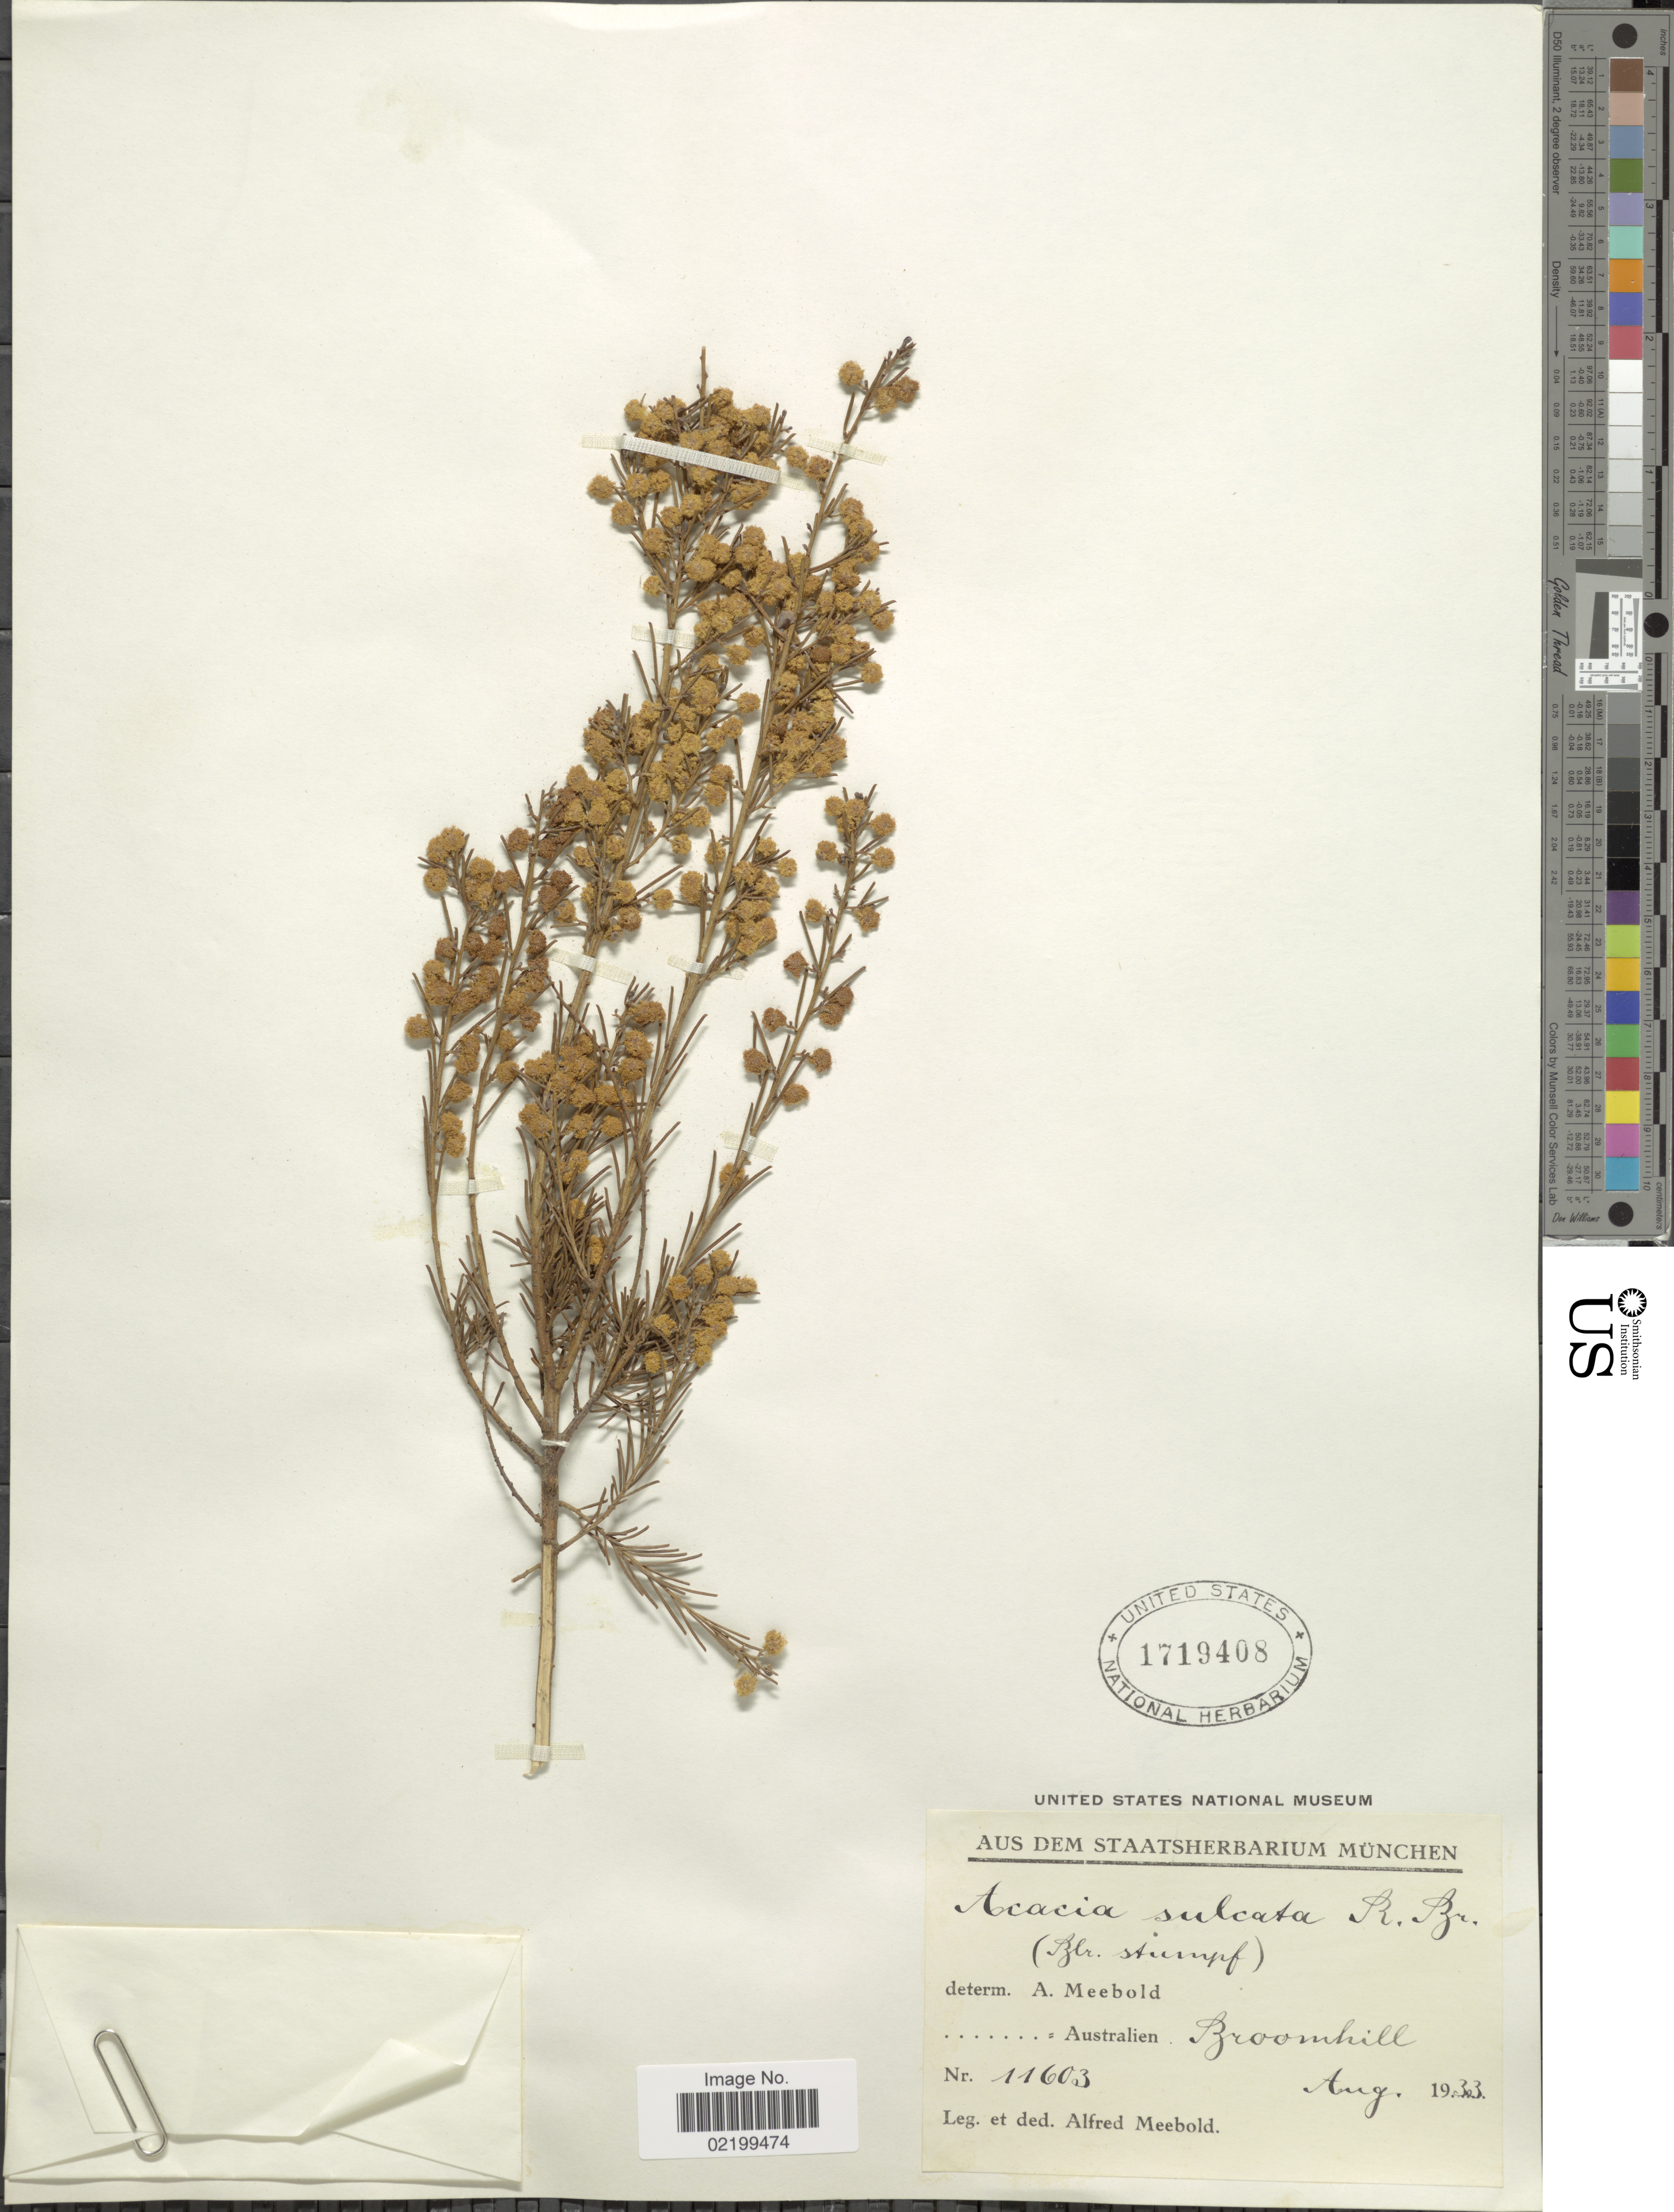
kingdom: Plantae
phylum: Tracheophyta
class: Magnoliopsida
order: Fabales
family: Fabaceae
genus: Acacia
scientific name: Acacia sulcata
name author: R. Br.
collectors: A. Meebold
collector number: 11603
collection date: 1933-08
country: Australia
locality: Broomhill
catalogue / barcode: US 1719408